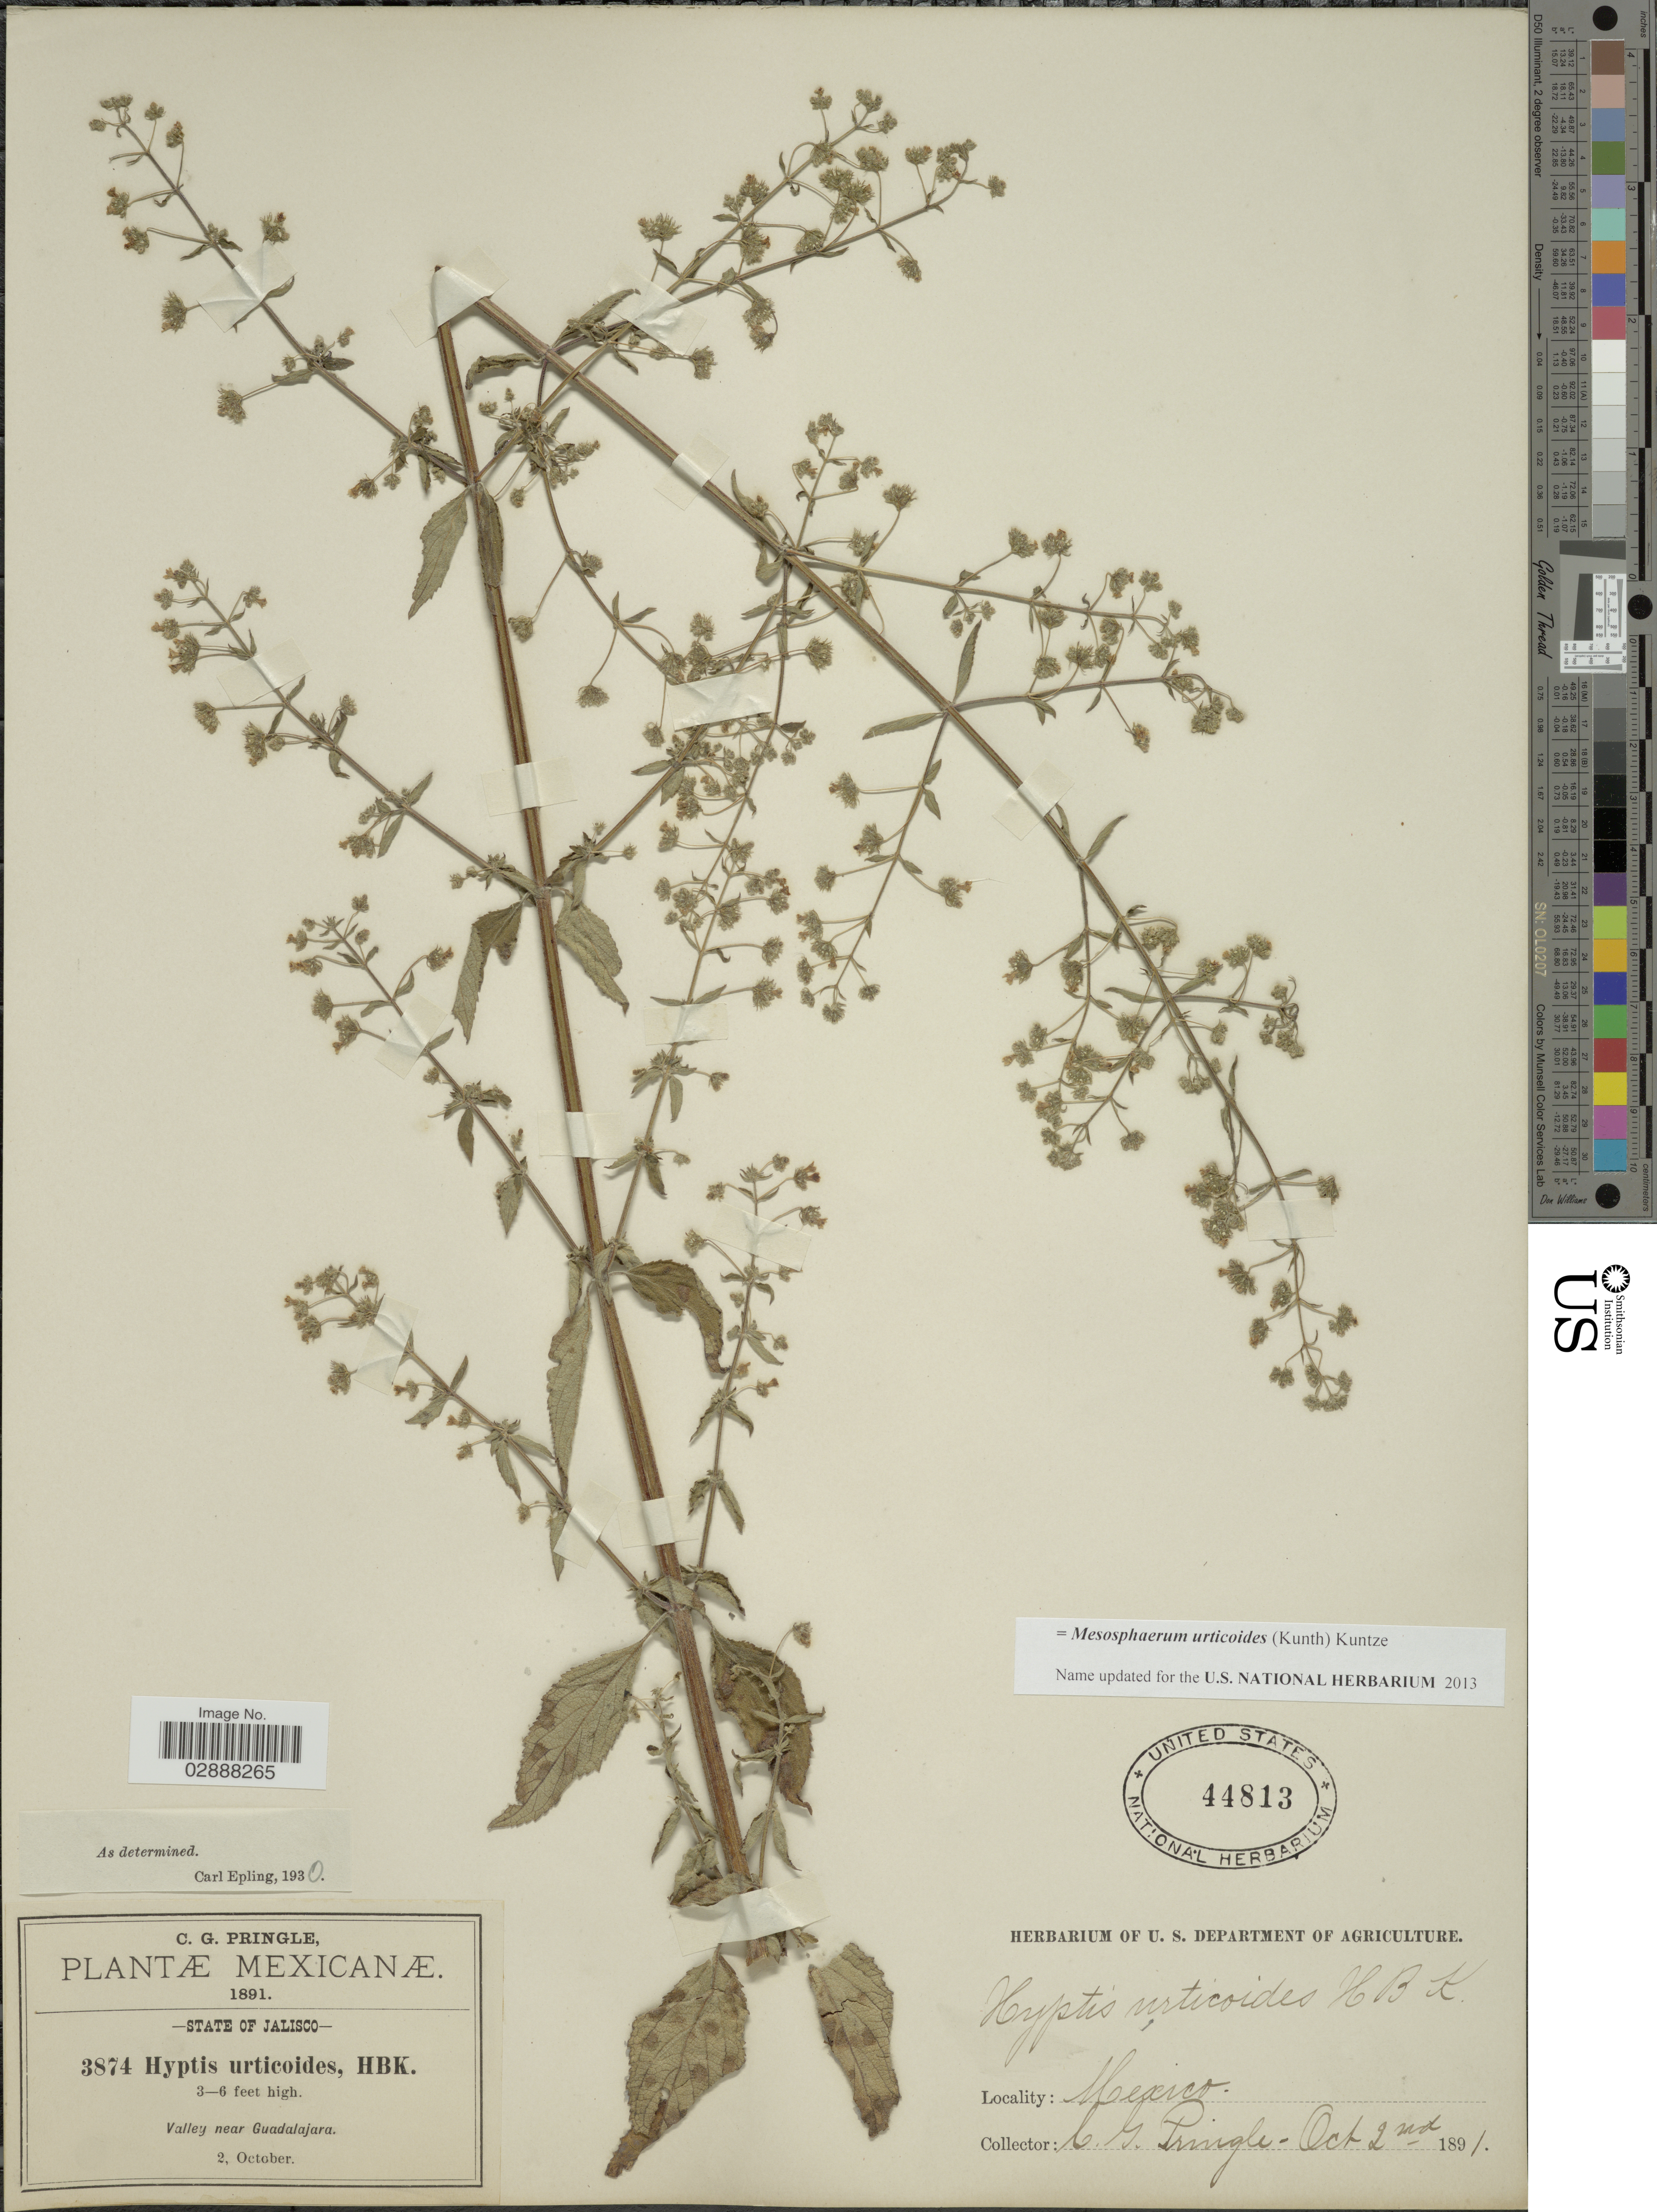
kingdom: Plantae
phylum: Tracheophyta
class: Magnoliopsida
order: Lamiales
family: Lamiaceae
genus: Mesosphaerum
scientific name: Mesosphaerum urticoides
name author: (Kunth) Kuntze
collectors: C. G. Pringle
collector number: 3874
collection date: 1891-10-02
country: Mexico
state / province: Jalisco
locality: Valley near Guadalajara.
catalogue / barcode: US 44813